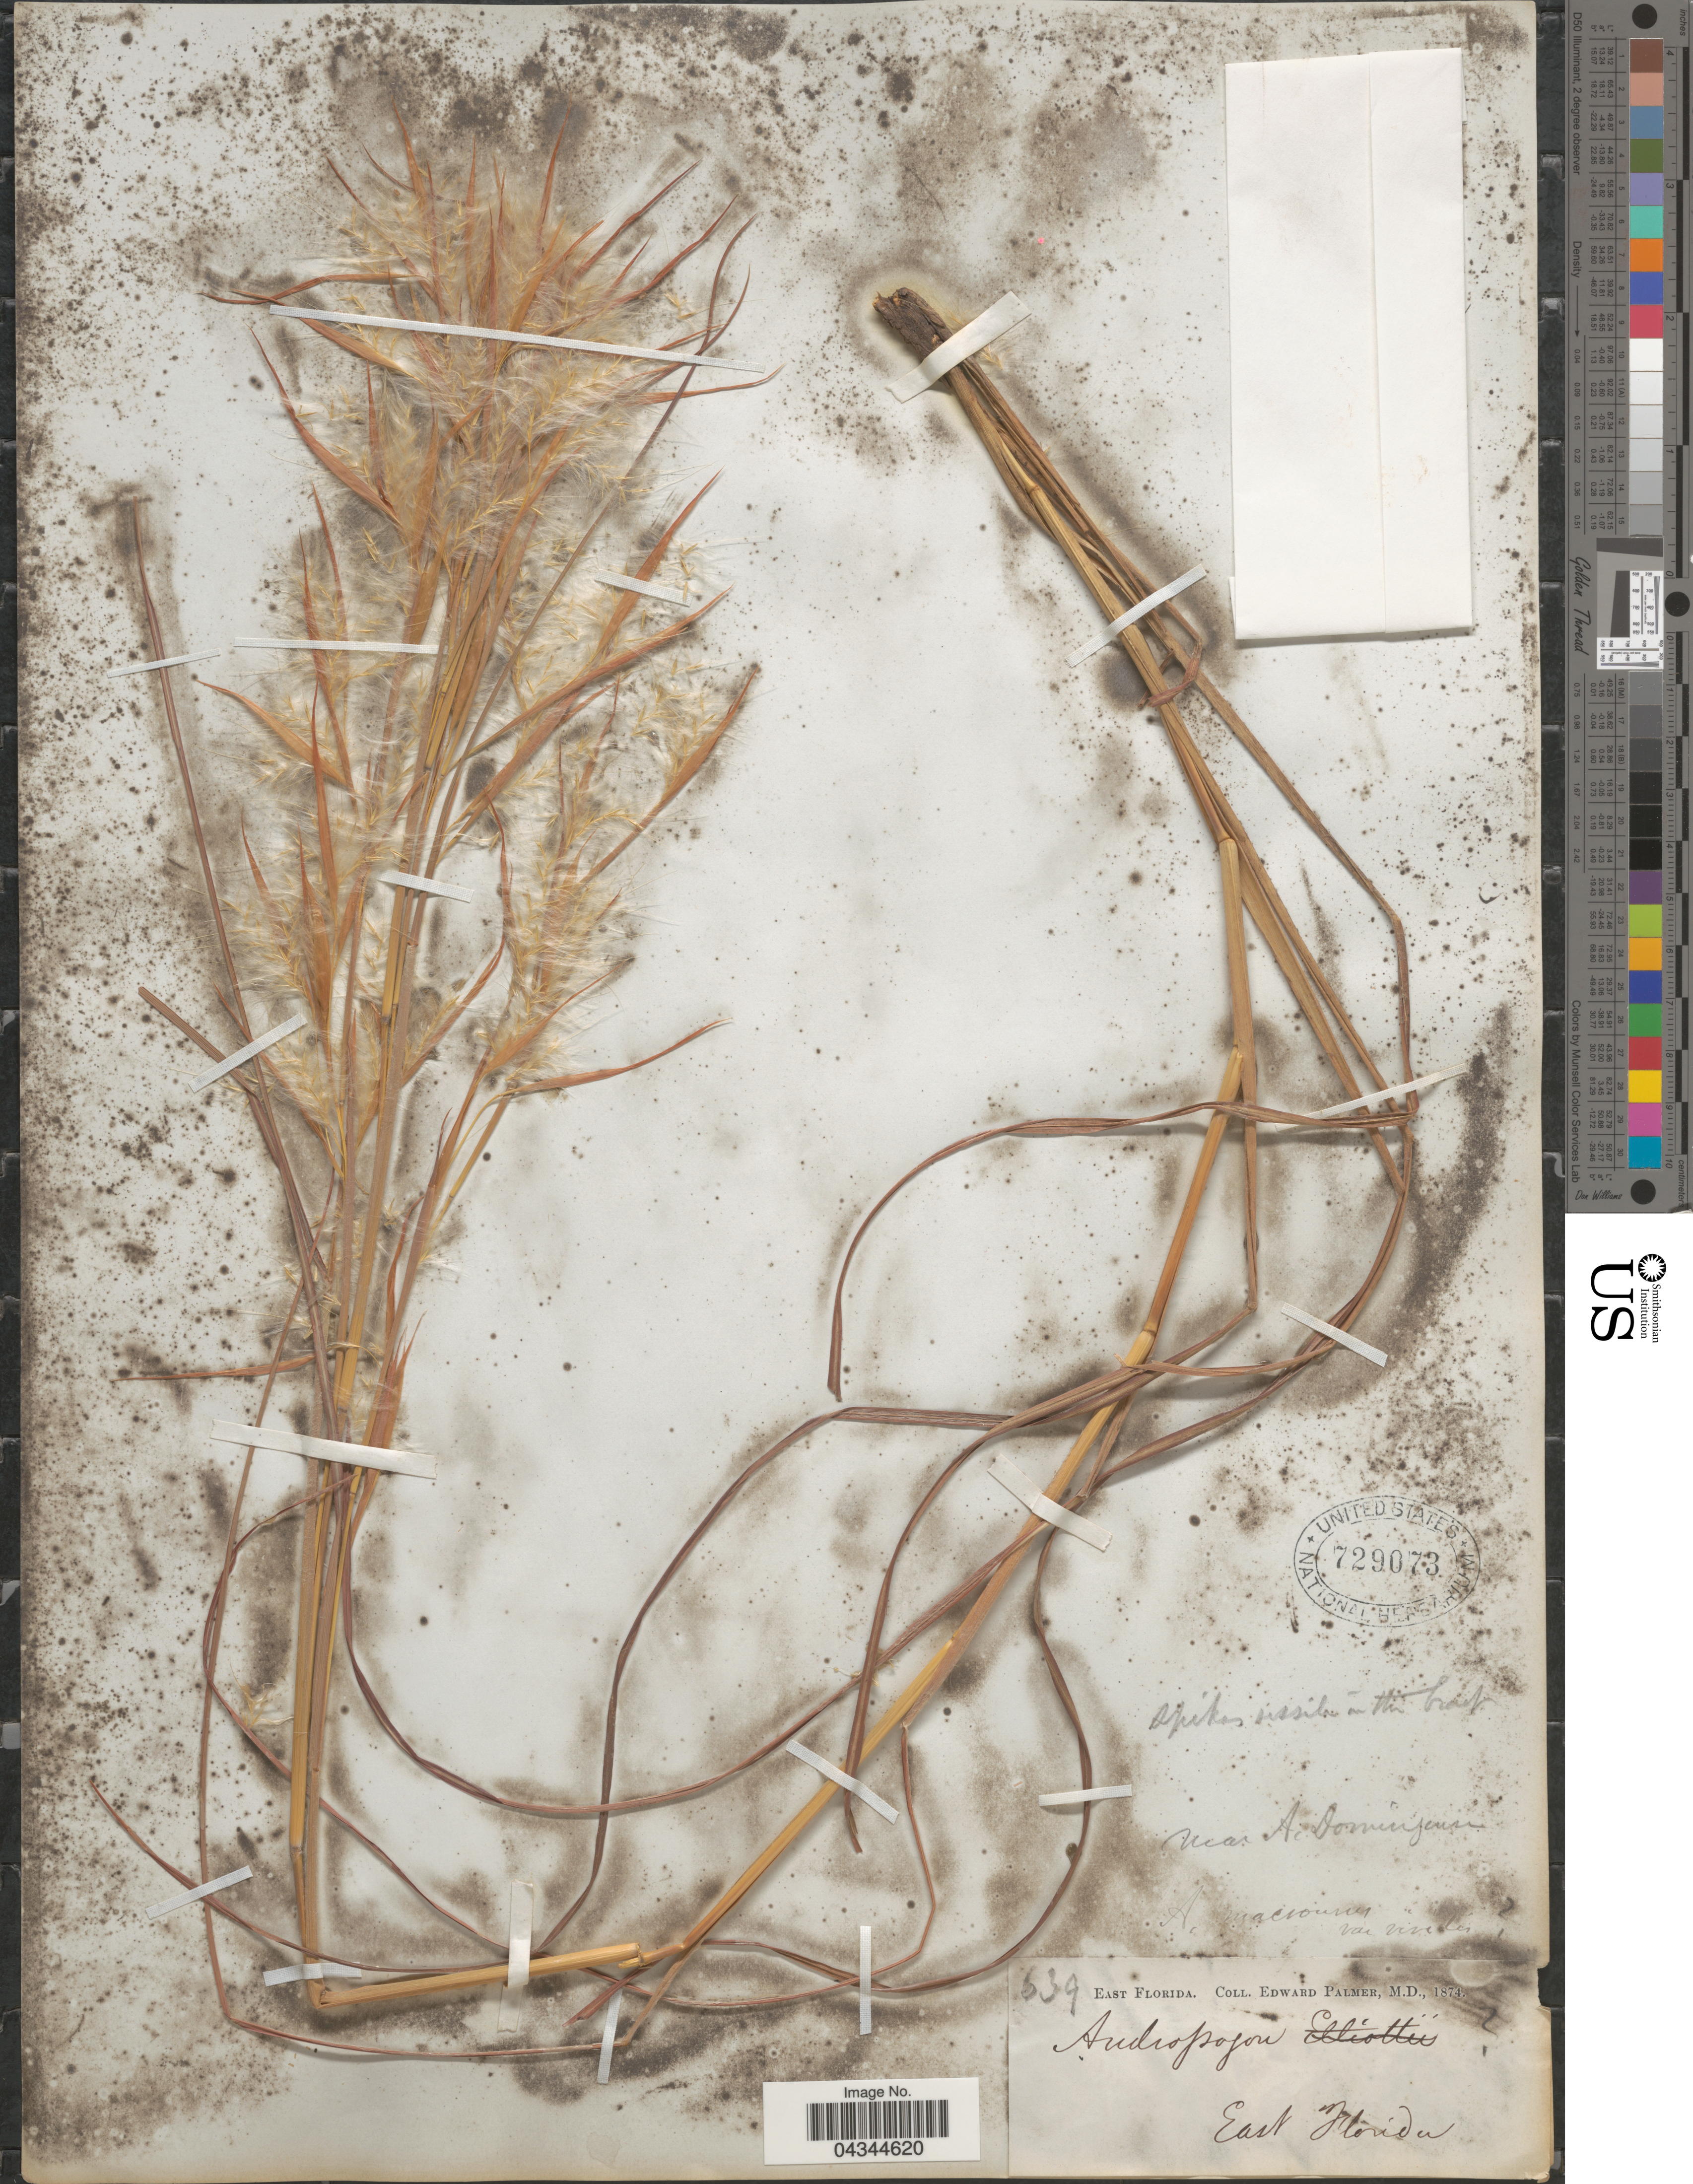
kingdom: Plantae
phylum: Tracheophyta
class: Liliopsida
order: Poales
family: Poaceae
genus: Andropogon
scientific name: Andropogon sp.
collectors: E. Palmer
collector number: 639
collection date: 1874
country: United States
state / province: Florida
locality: East Florida.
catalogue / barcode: US 729073